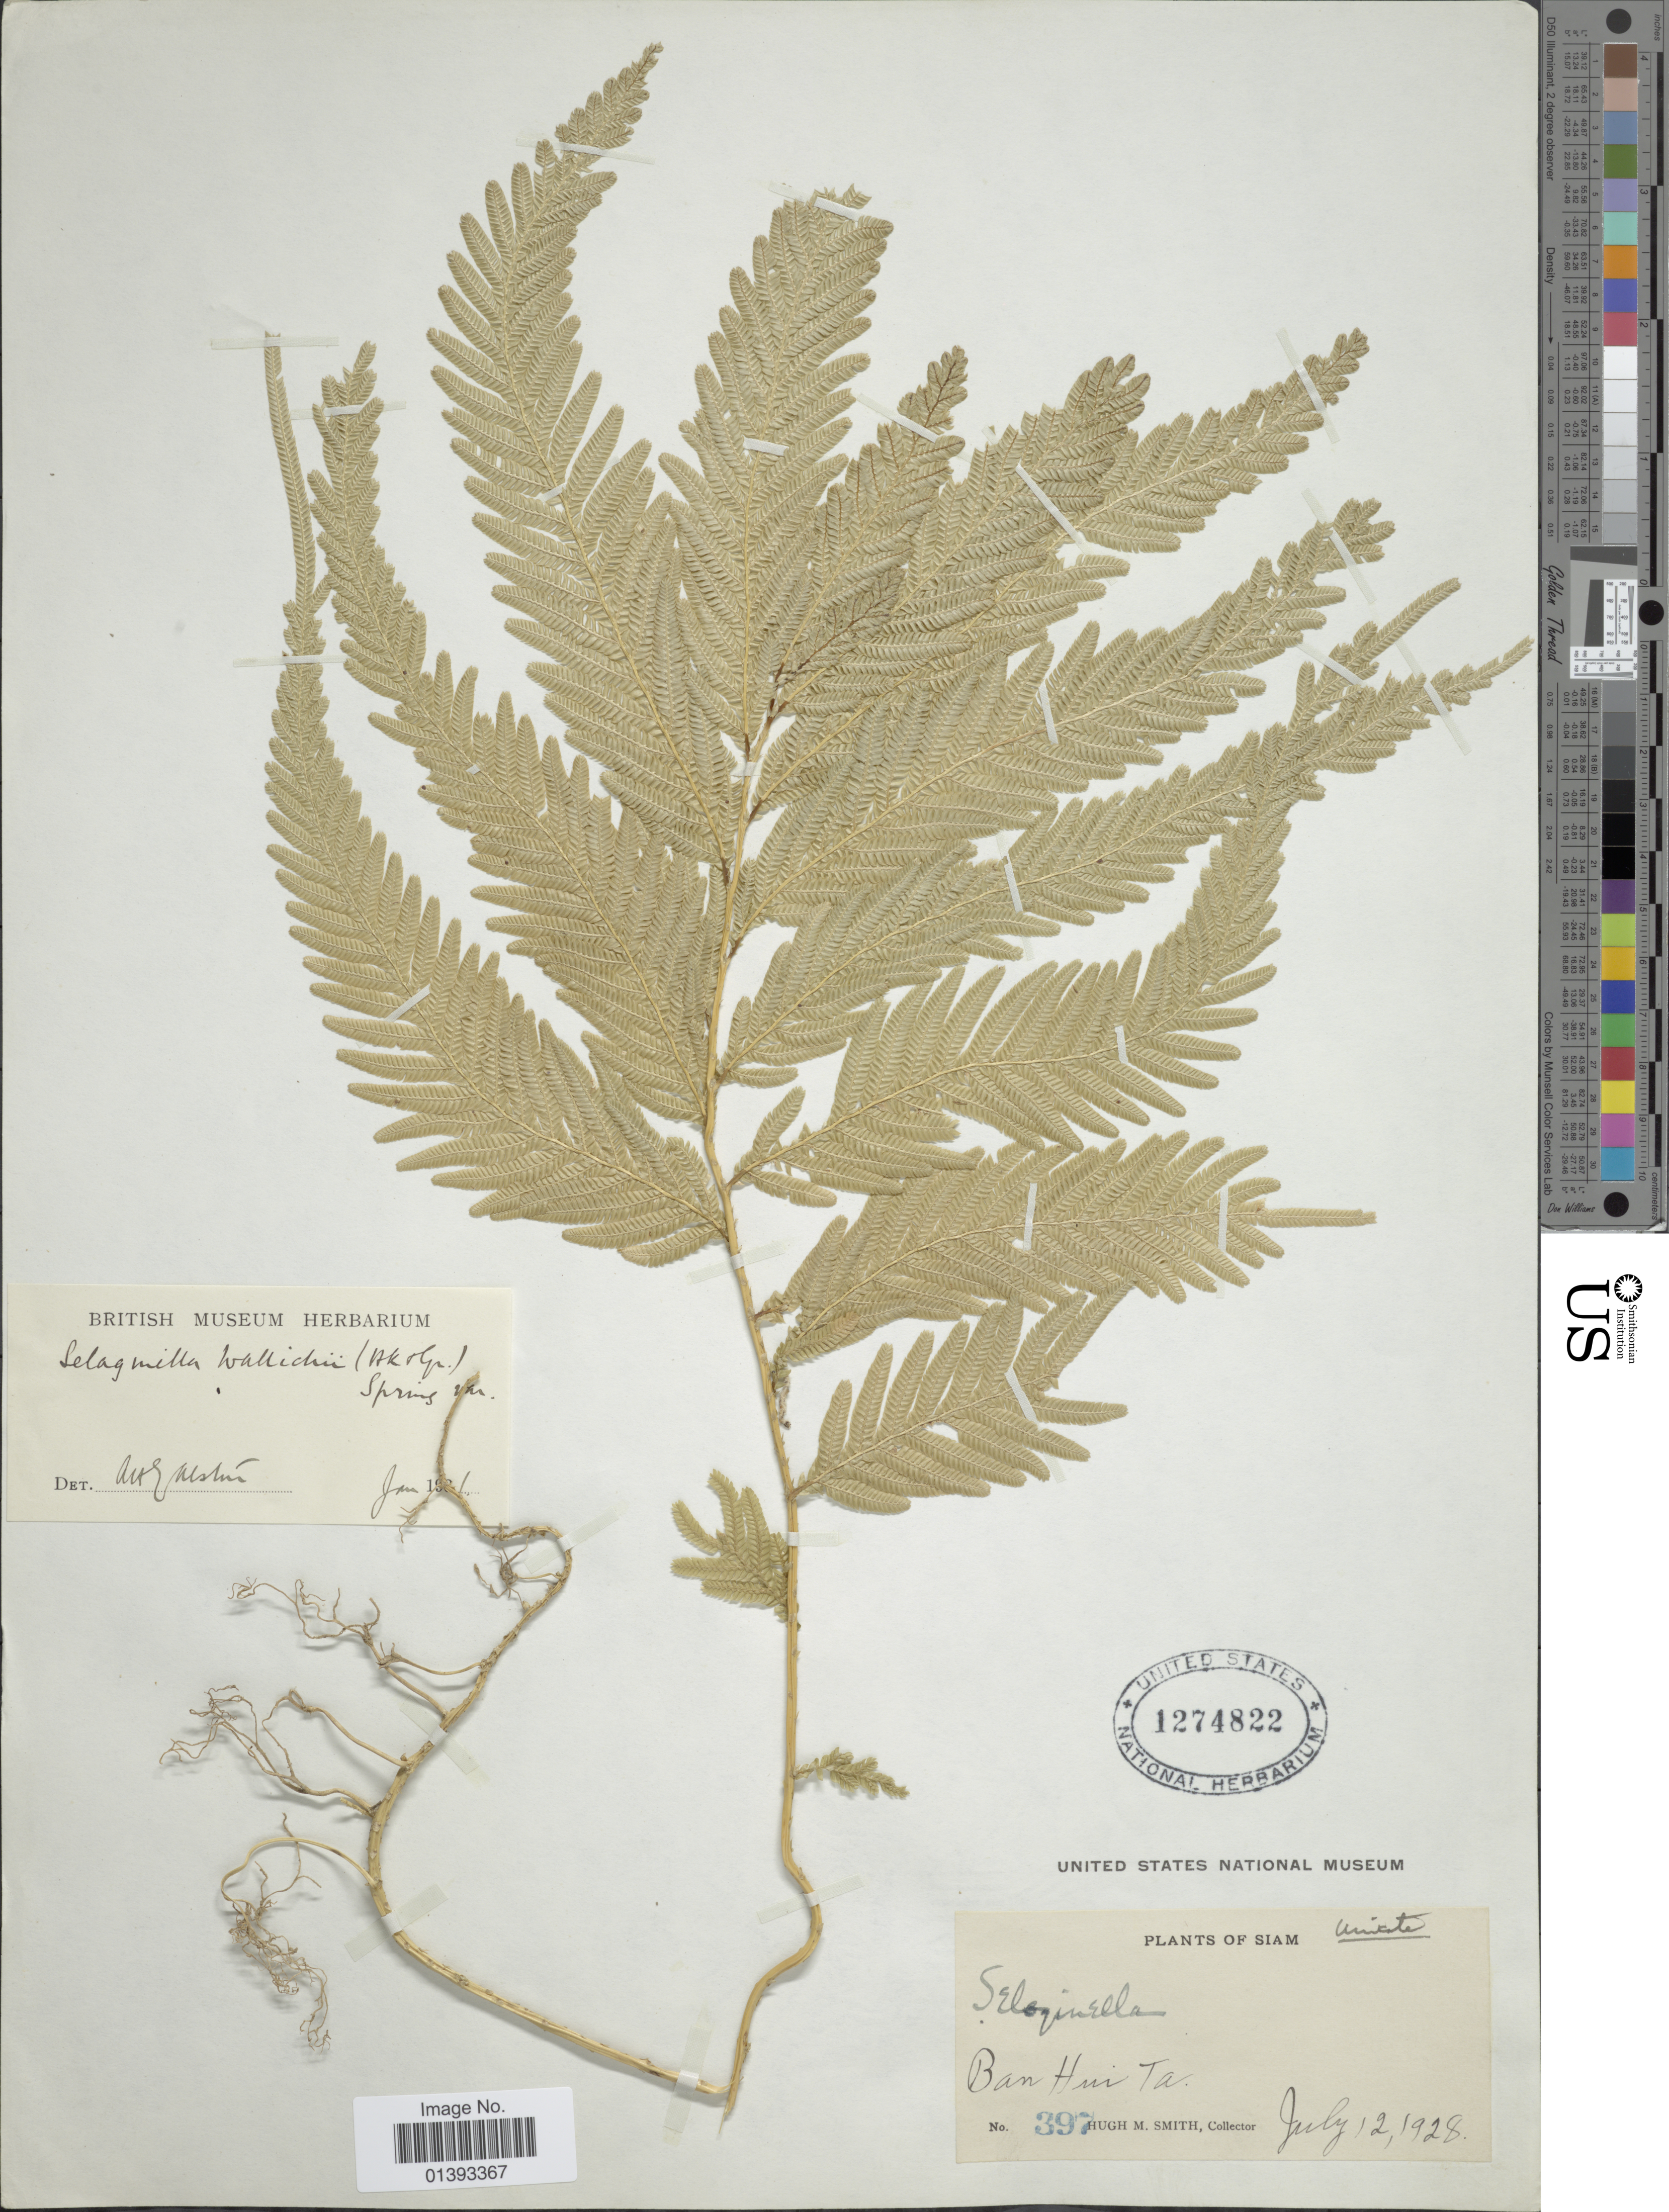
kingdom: Plantae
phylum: Tracheophyta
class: Lycopodiopsida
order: Selaginellales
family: Selaginellaceae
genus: Selaginella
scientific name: Selaginella wallichii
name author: (Hook. & Grev.) Spring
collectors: H. M. Smith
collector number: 397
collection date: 1928-07-12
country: Thailand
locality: Siam, Ban Hui Ta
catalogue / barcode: US 1274822